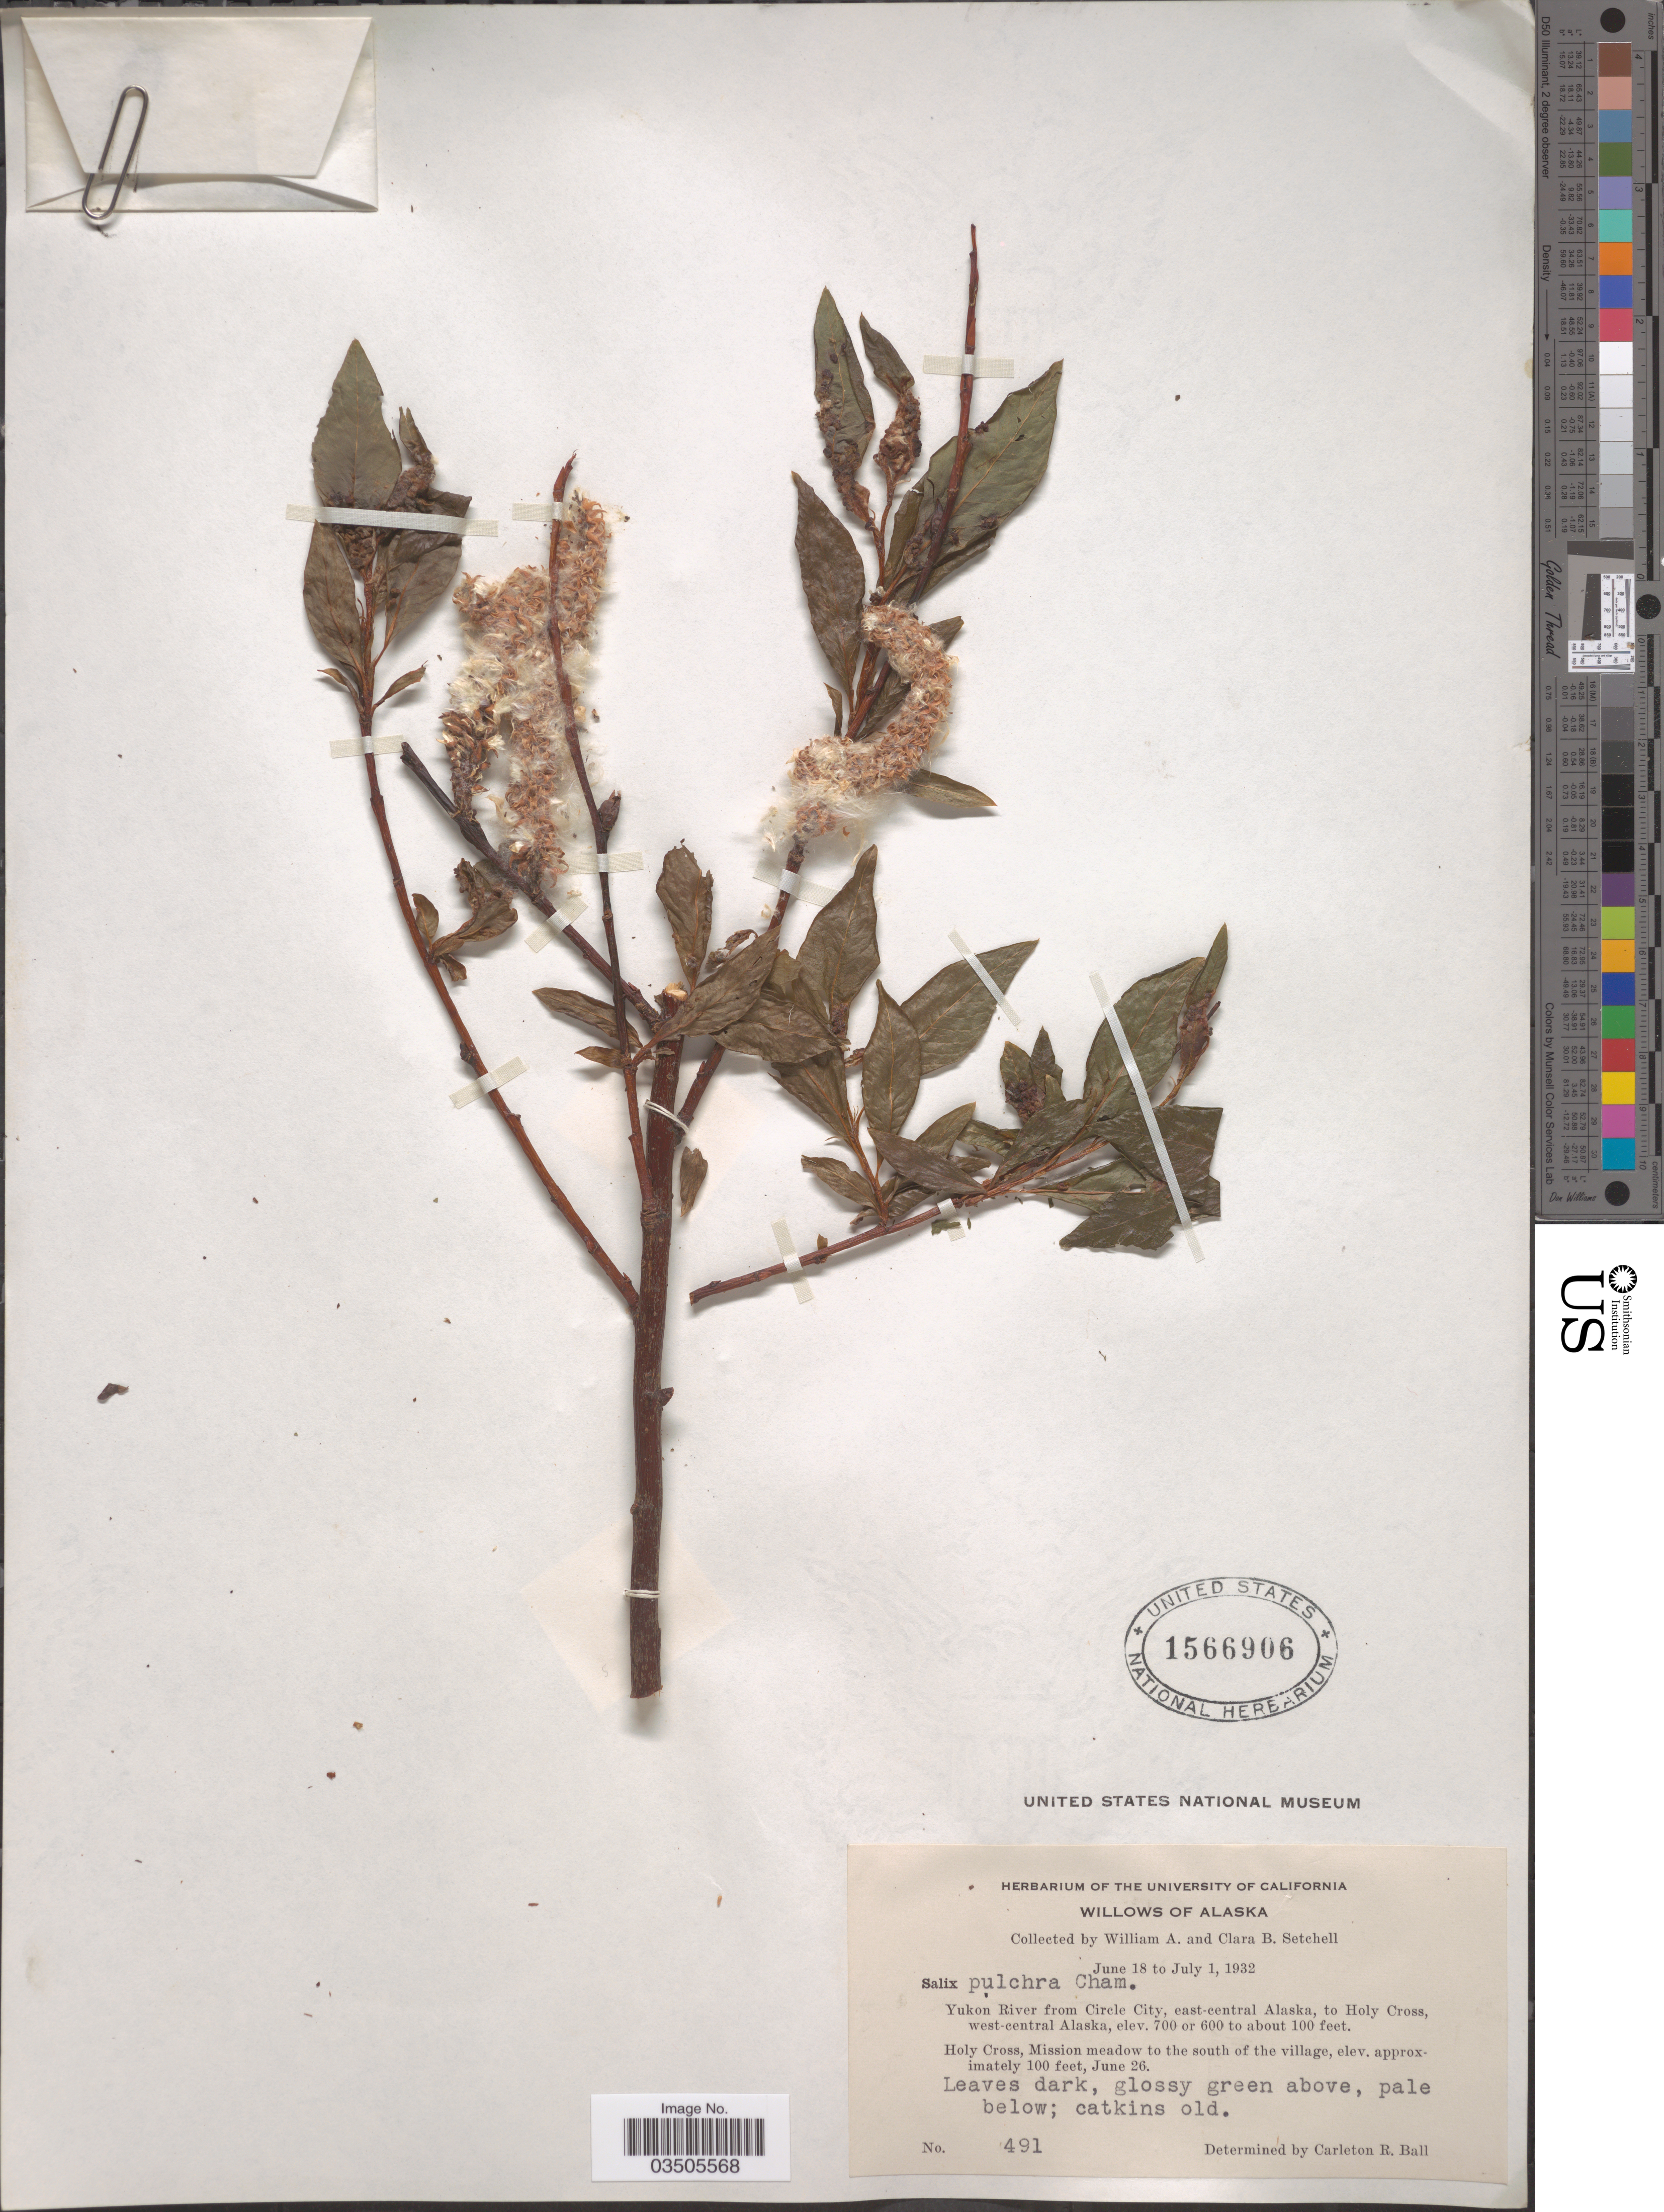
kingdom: Plantae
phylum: Tracheophyta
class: Magnoliopsida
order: Malpighiales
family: Salicaceae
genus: Salix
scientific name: Salix pulchra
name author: Cham.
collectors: W. Setchell & C. B. Setchell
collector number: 491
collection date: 1932-06-26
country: United States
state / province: Alaska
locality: Yukon River from Cricle City, east-central Alaska, to Holy Cross, west-central Alaska. Holy Cross, Mission meadow to the south of the village.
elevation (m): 30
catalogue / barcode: US 1566906